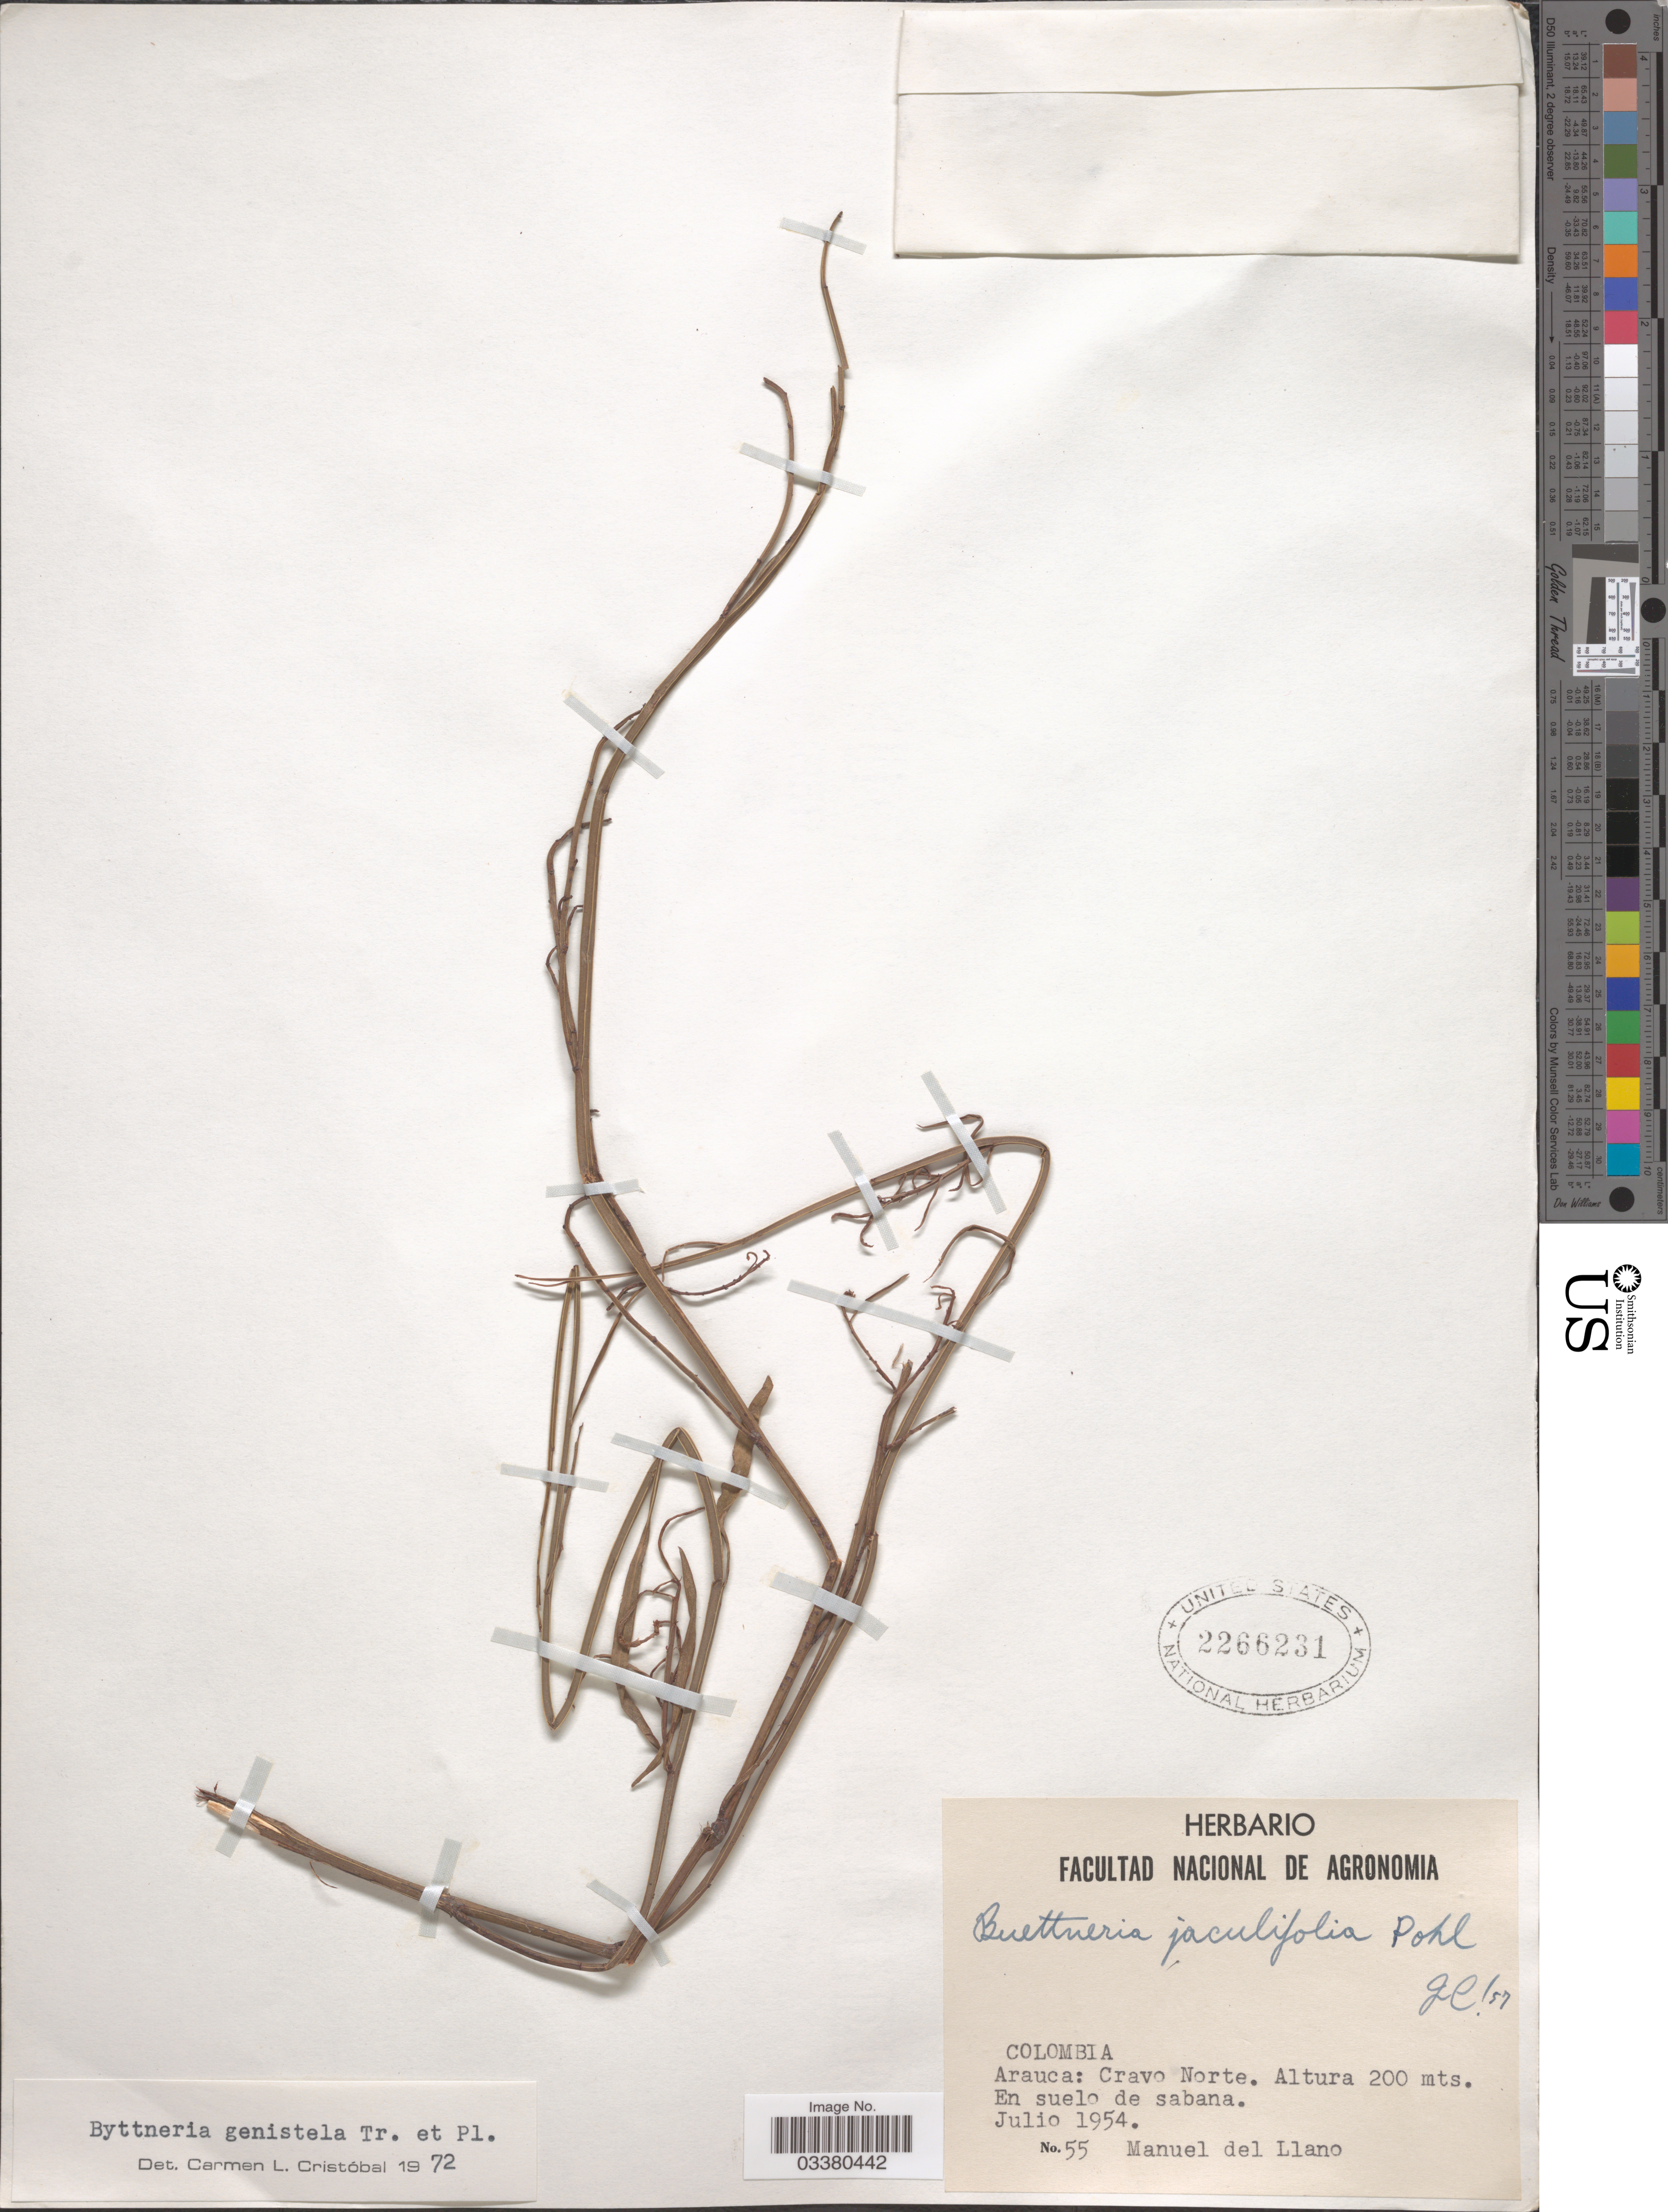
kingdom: Plantae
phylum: Tracheophyta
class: Magnoliopsida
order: Malvales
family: Malvaceae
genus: Byttneria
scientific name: Byttneria genistella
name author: Triana & Planch.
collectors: M. d. Llano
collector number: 55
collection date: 1954-07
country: Colombia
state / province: Arauca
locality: Cravo Norte.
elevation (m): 200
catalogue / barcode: US 2266231